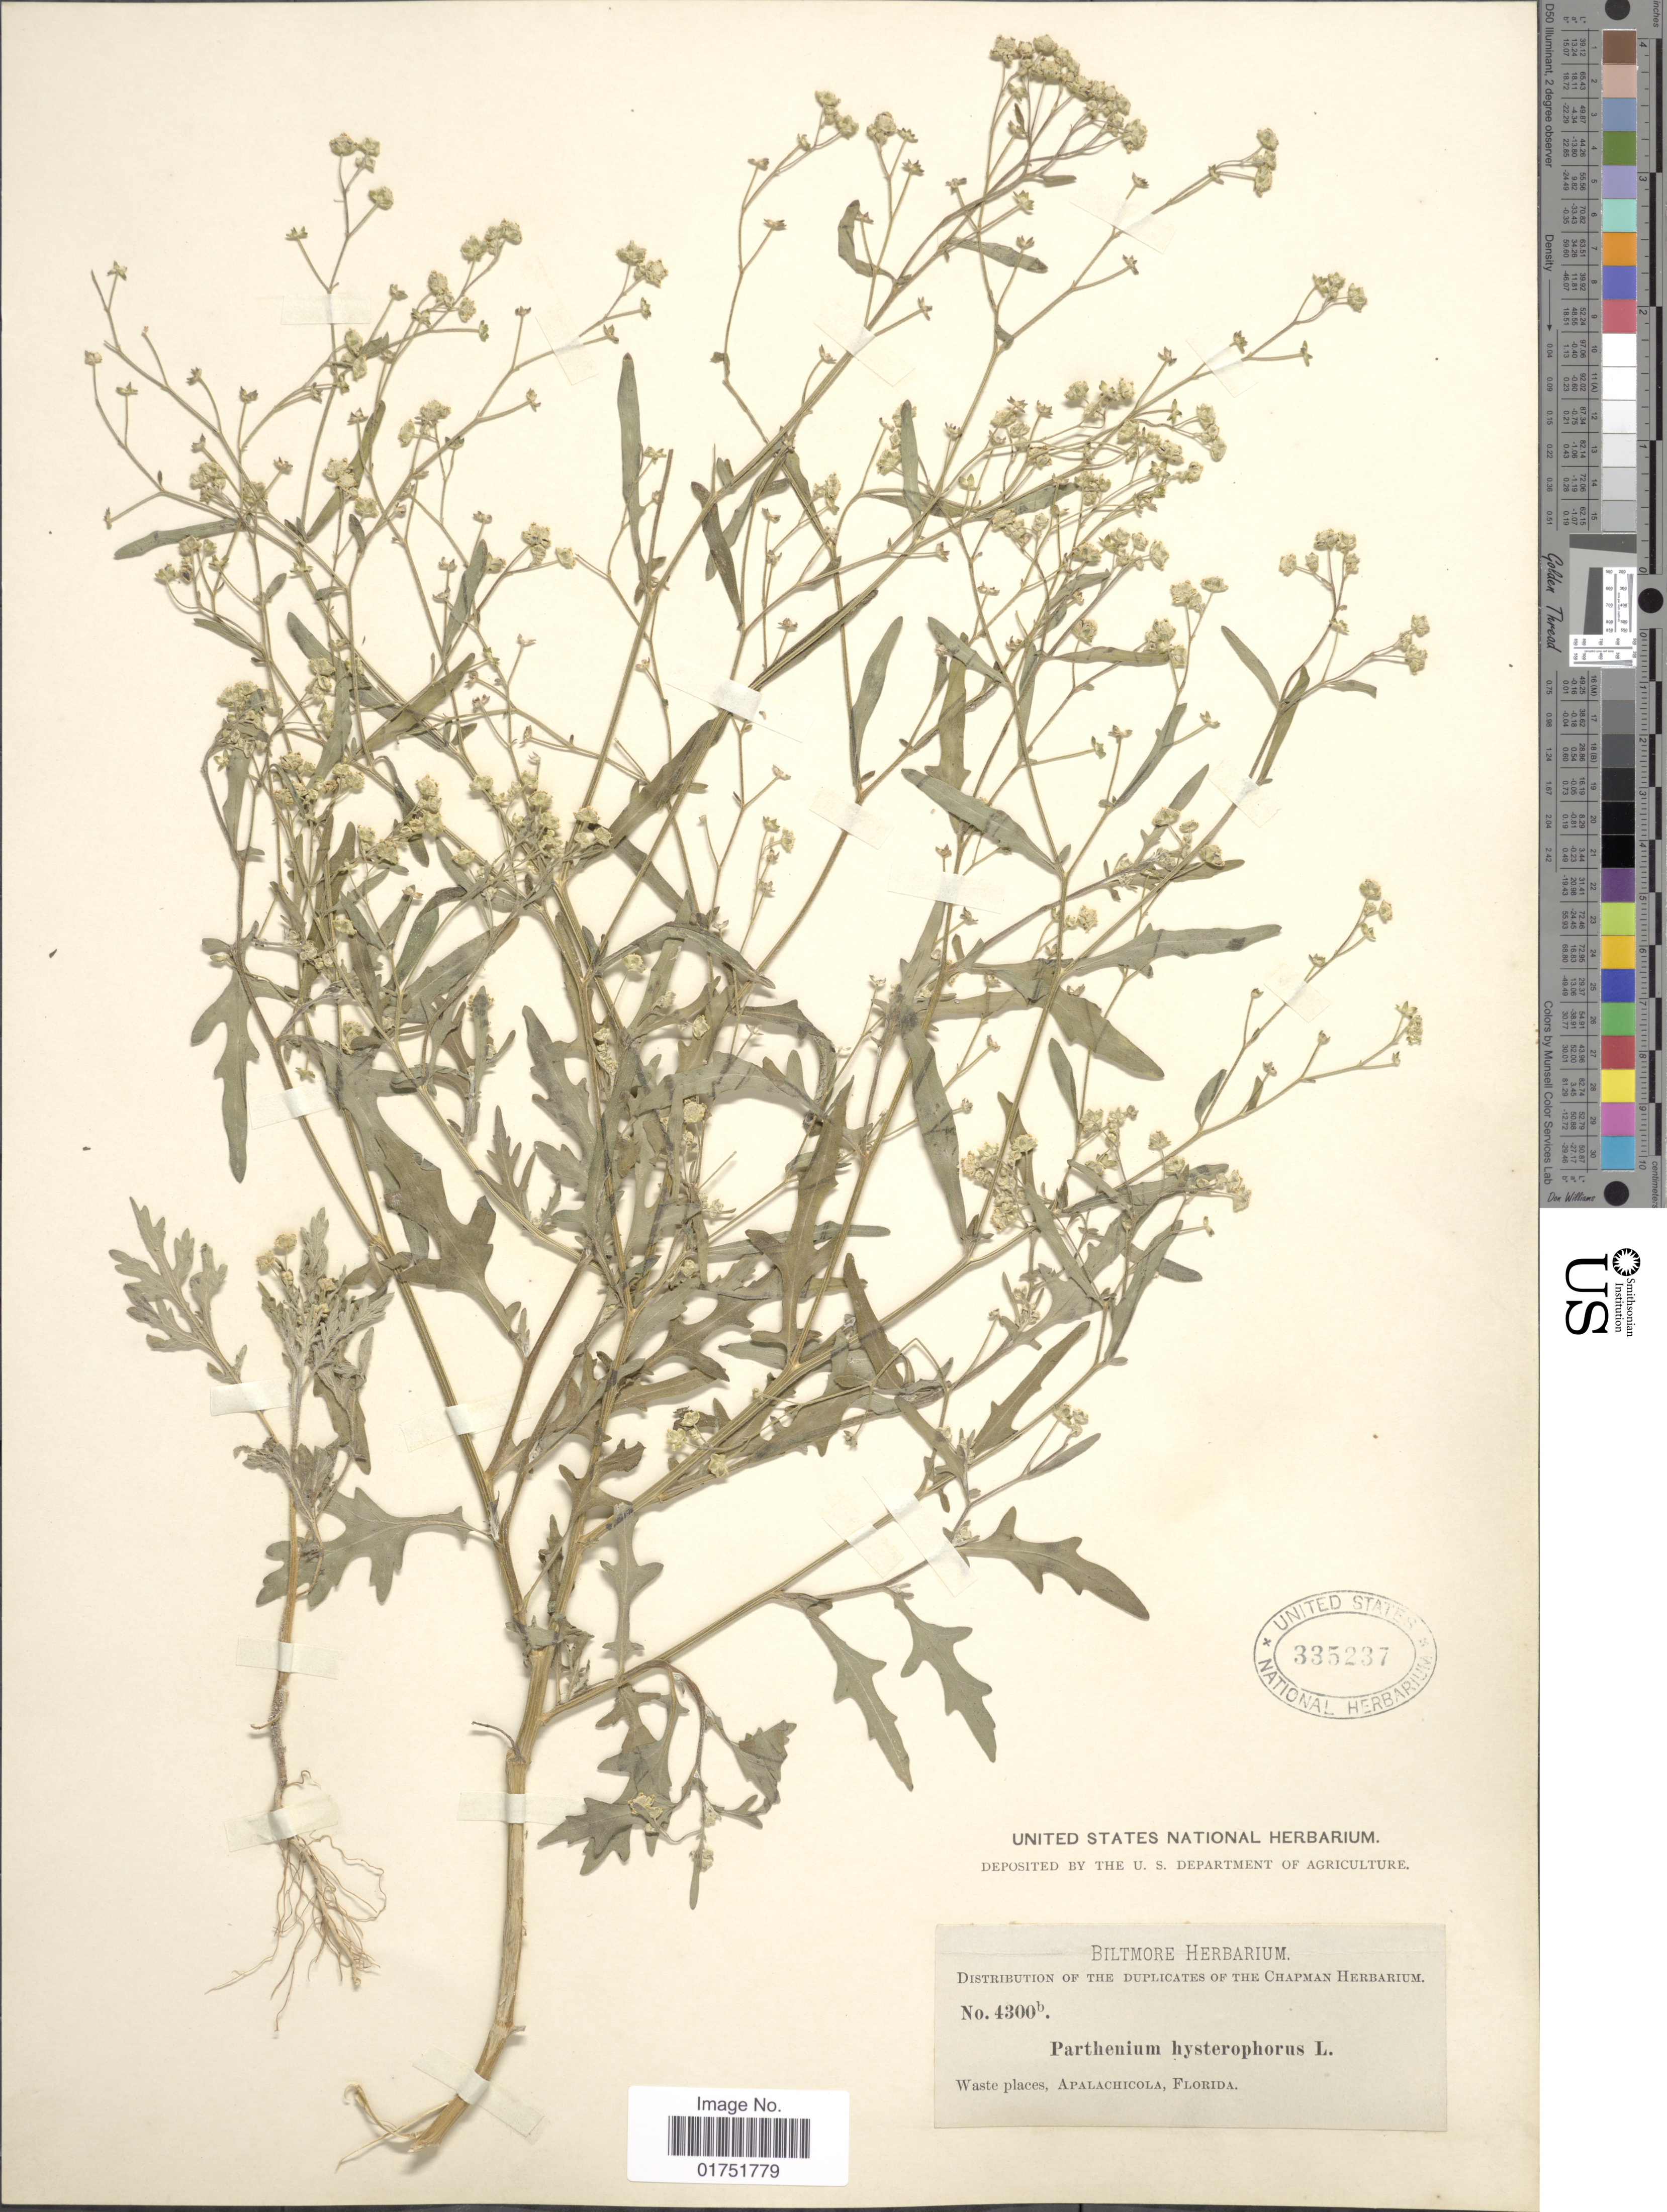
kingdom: Plantae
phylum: Tracheophyta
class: Magnoliopsida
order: Asterales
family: Asteraceae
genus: Parthenium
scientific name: Parthenium hysterophorus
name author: L.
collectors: ex herb. Biltmore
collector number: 4300b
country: United States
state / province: Florida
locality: Apalachicola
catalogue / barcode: US 335237